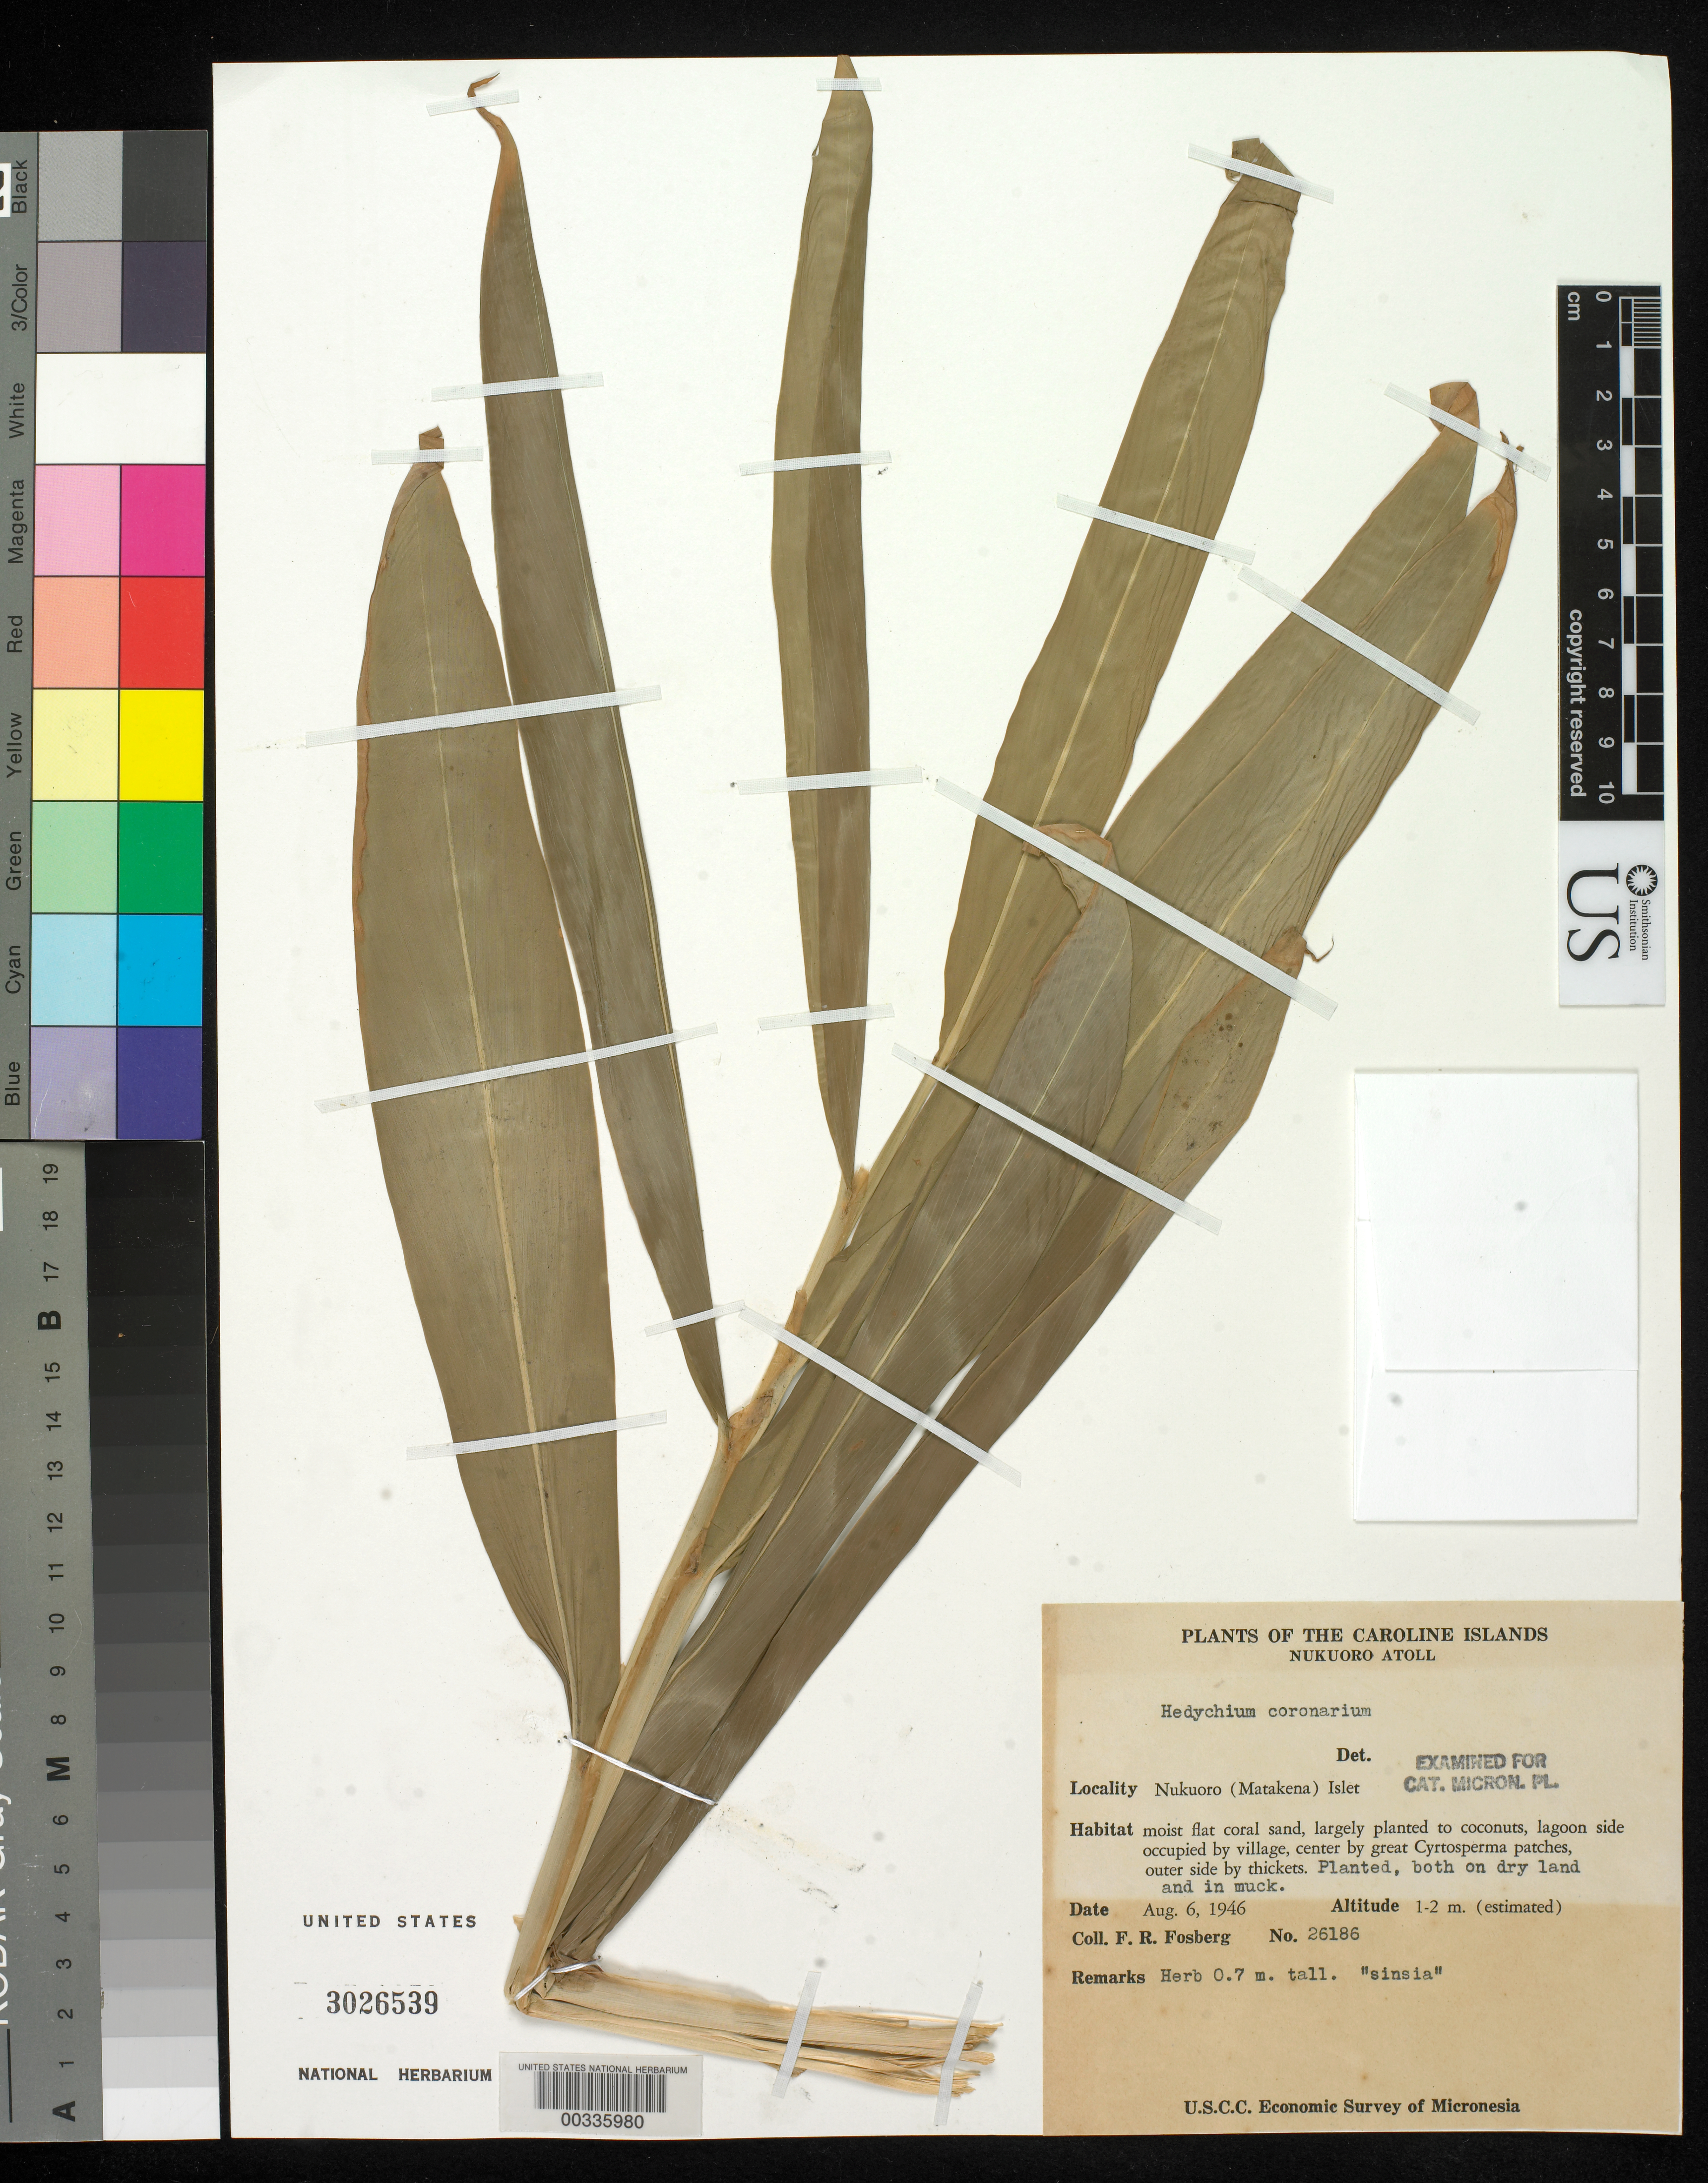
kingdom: Plantae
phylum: Tracheophyta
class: Liliopsida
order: Zingiberales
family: Zingiberaceae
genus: Hedychium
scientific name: Hedychium coronarium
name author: J. Koenig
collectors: F. R. Fosberg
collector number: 26186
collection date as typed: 06 Aug 1946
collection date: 1946-08-06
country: Micronesia, Federated States of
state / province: Pohnpei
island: Nukuoro Atoll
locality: Nukuoro (Matakena) Islet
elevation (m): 1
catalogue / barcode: US 3026539